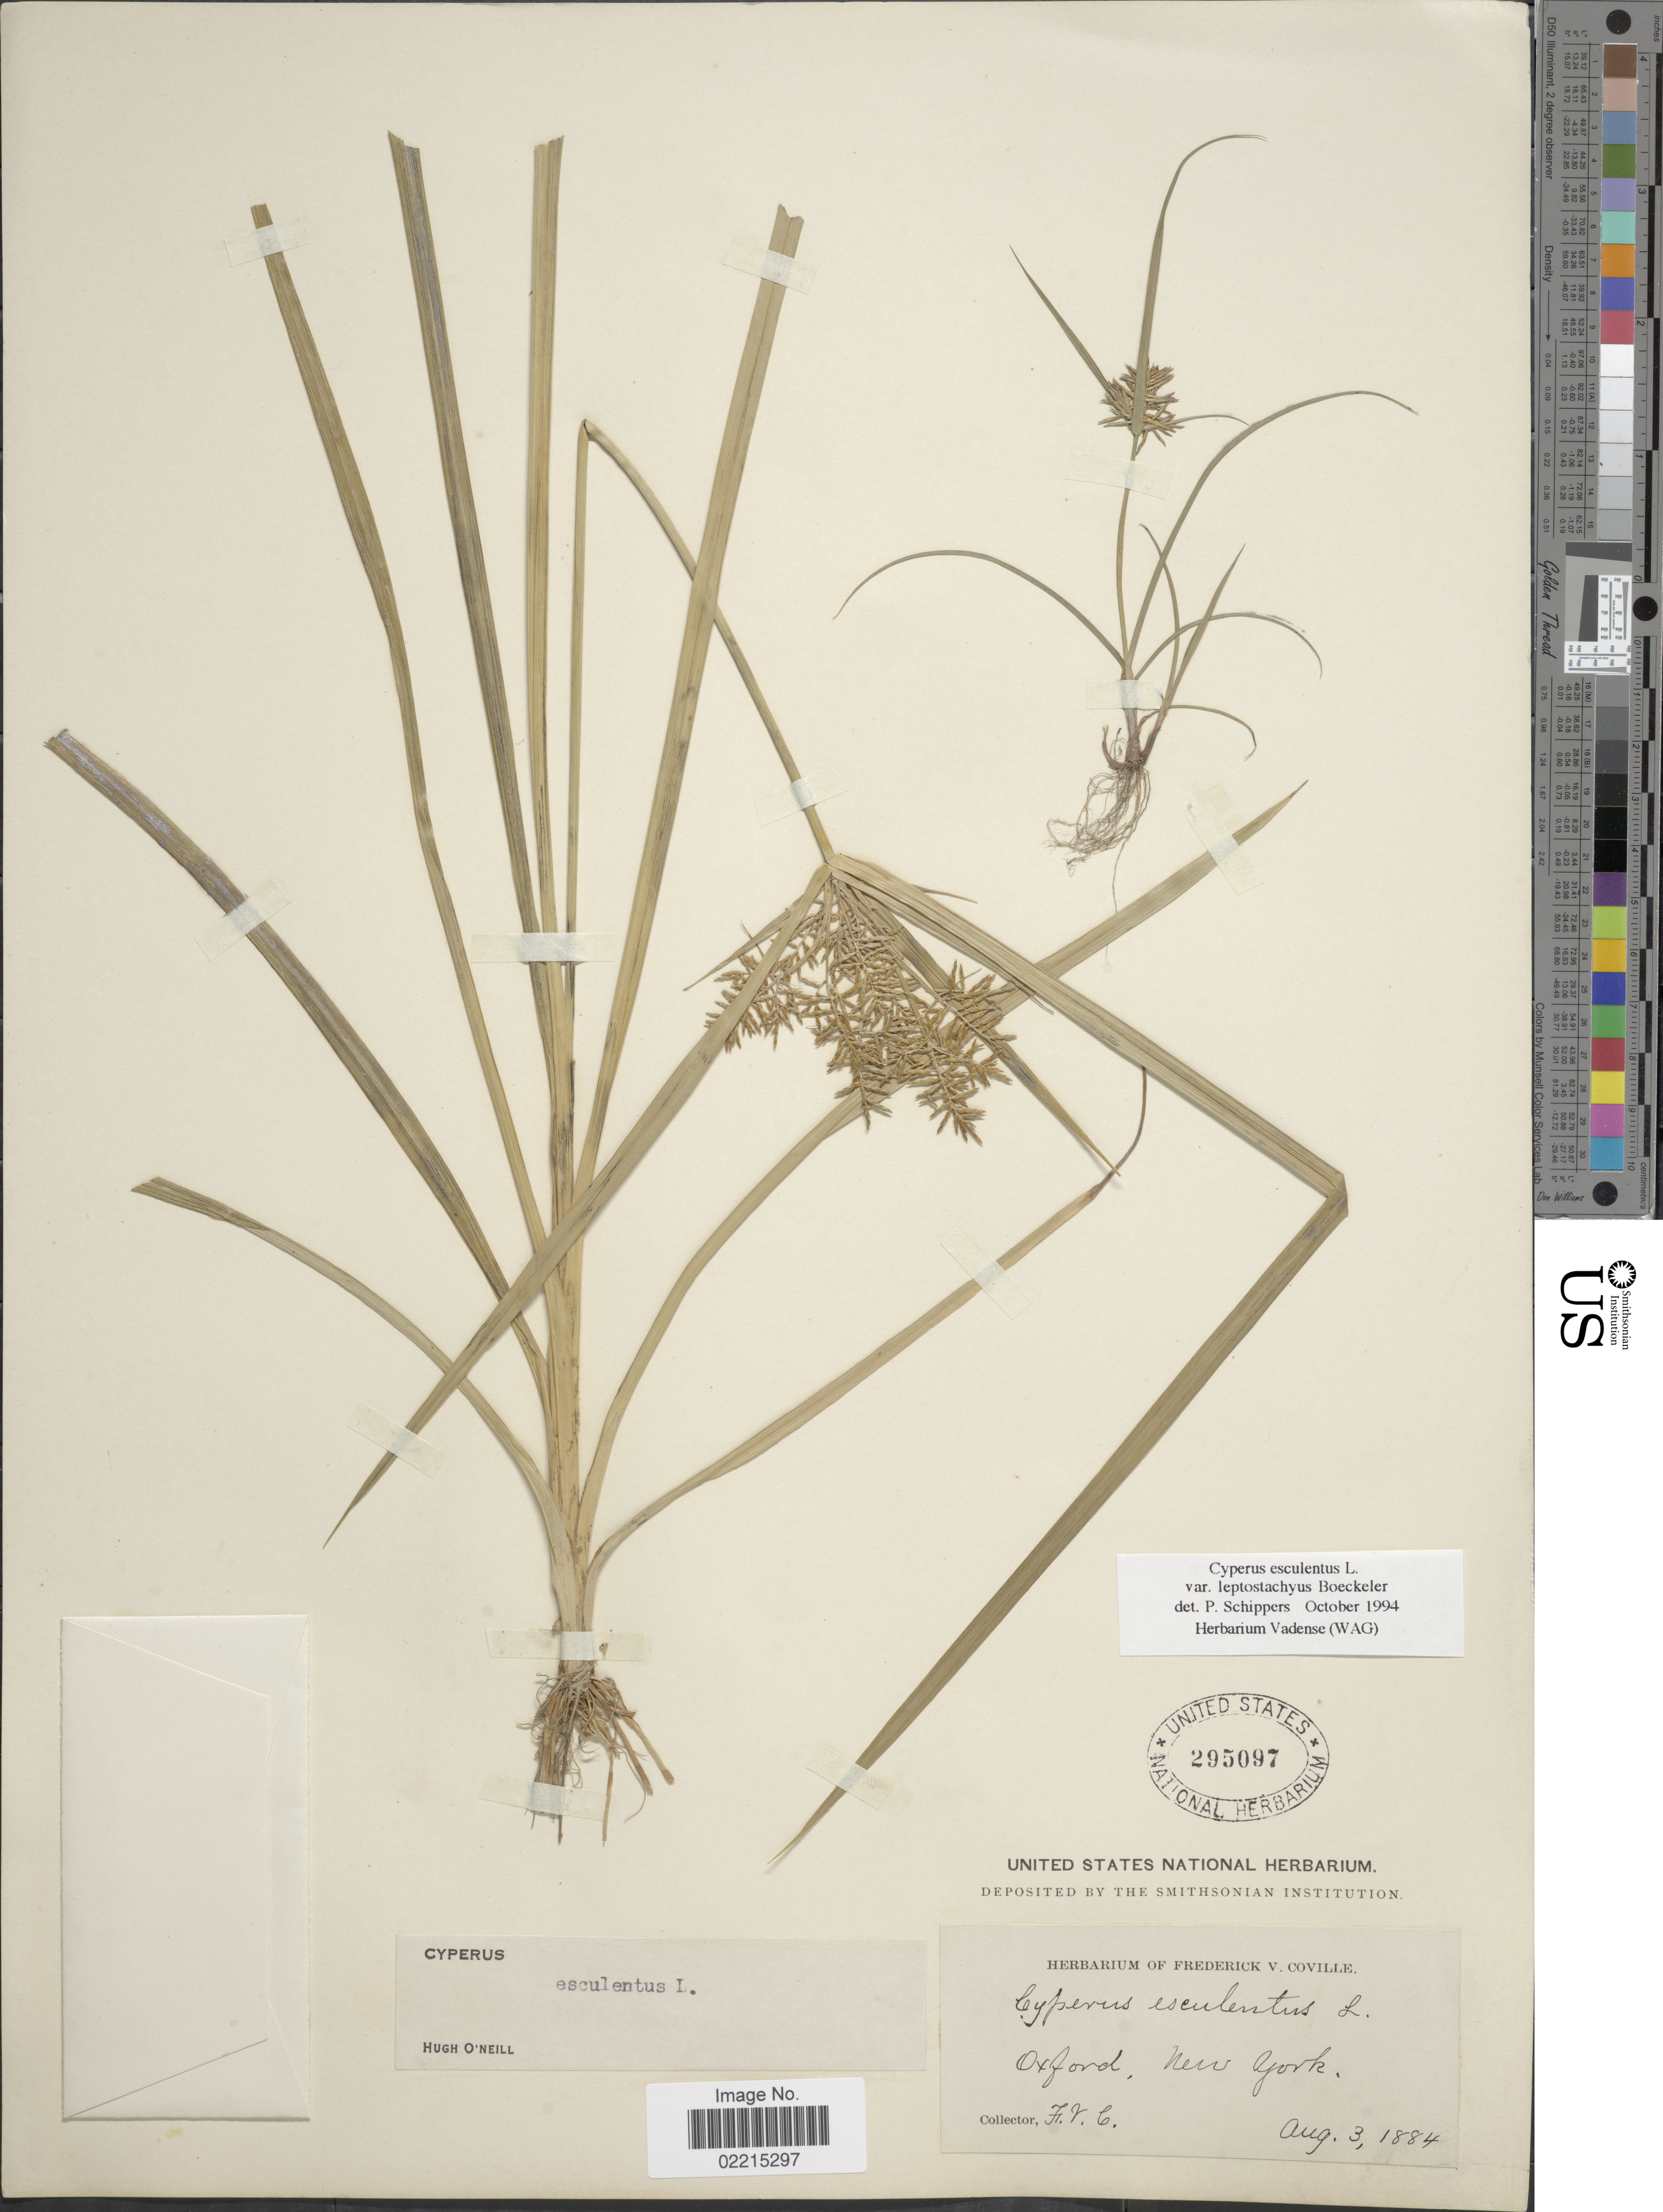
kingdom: Plantae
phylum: Tracheophyta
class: Liliopsida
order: Poales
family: Cyperaceae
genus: Cyperus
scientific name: Cyperus esculentus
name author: L.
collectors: F. V. Coville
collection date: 1884-08-03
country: United States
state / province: New York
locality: Oxford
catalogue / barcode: US 295097